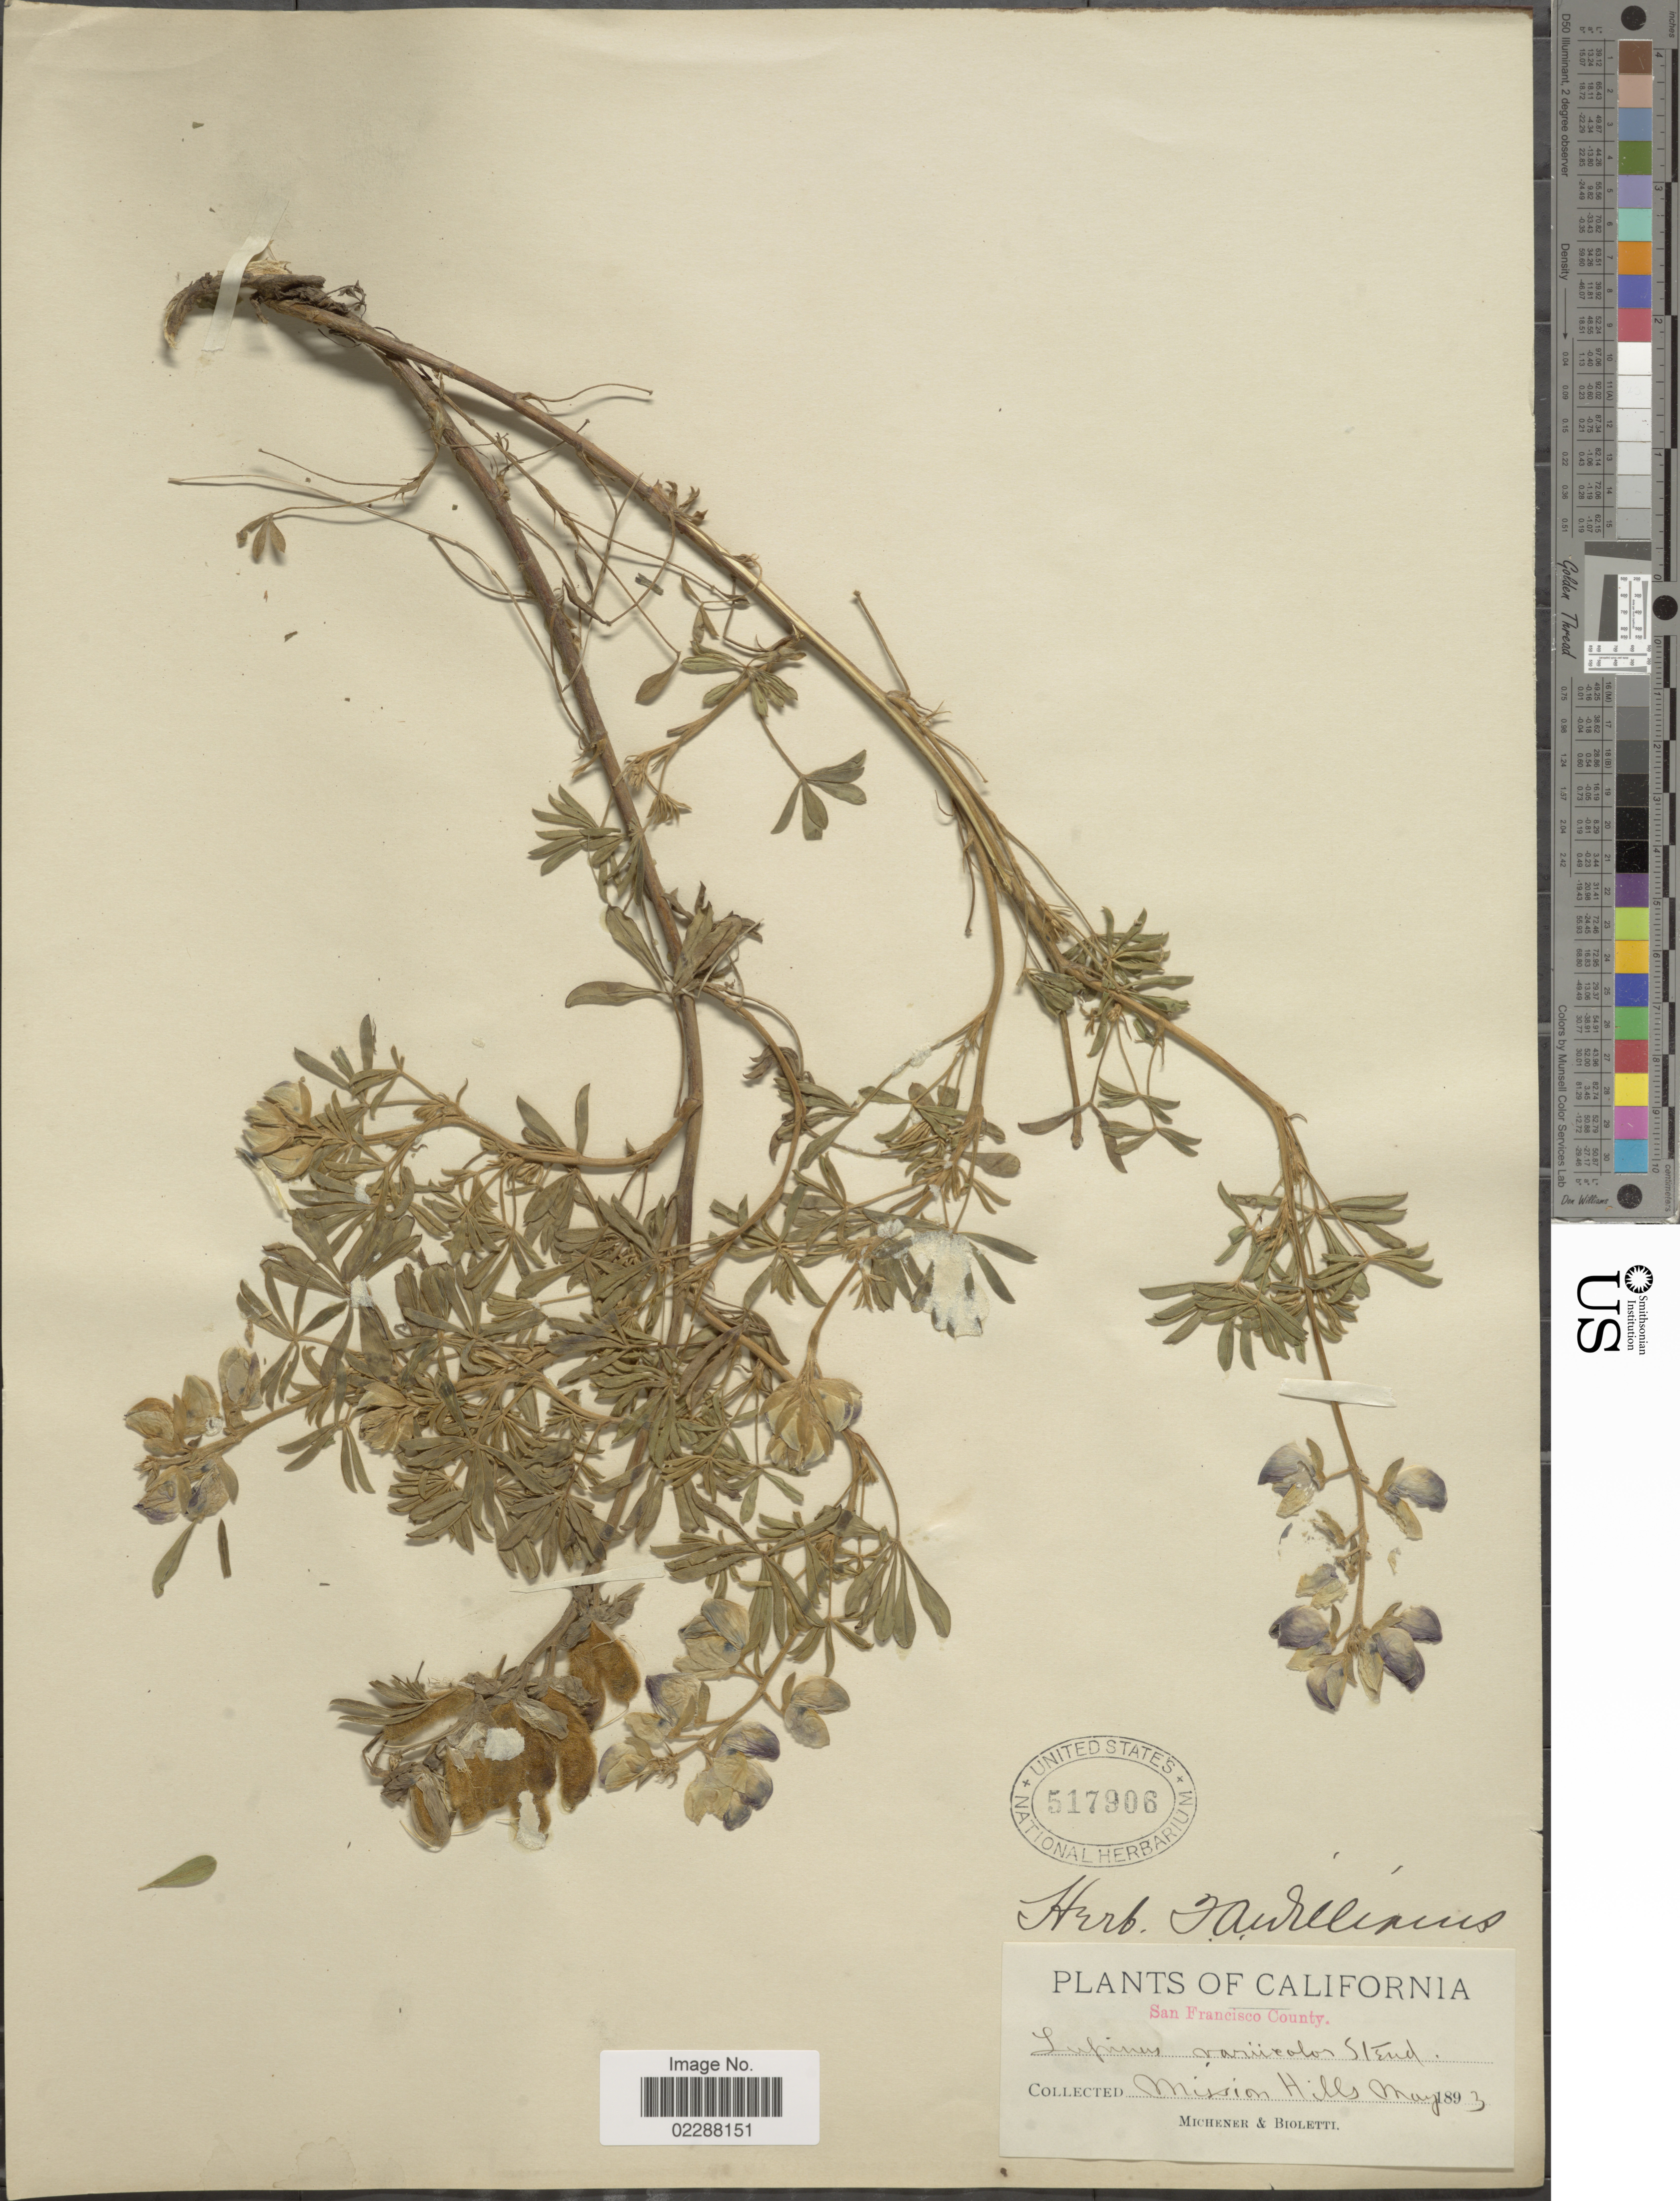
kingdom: Plantae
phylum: Tracheophyta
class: Magnoliopsida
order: Fabales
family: Fabaceae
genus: Lupinus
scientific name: Lupinus variicolor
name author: Steud.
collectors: -. Michener & -- Bioletti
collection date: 1893-05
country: United States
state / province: California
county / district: San Francisco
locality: Mission Hills, San Francisco County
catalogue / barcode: US 517906